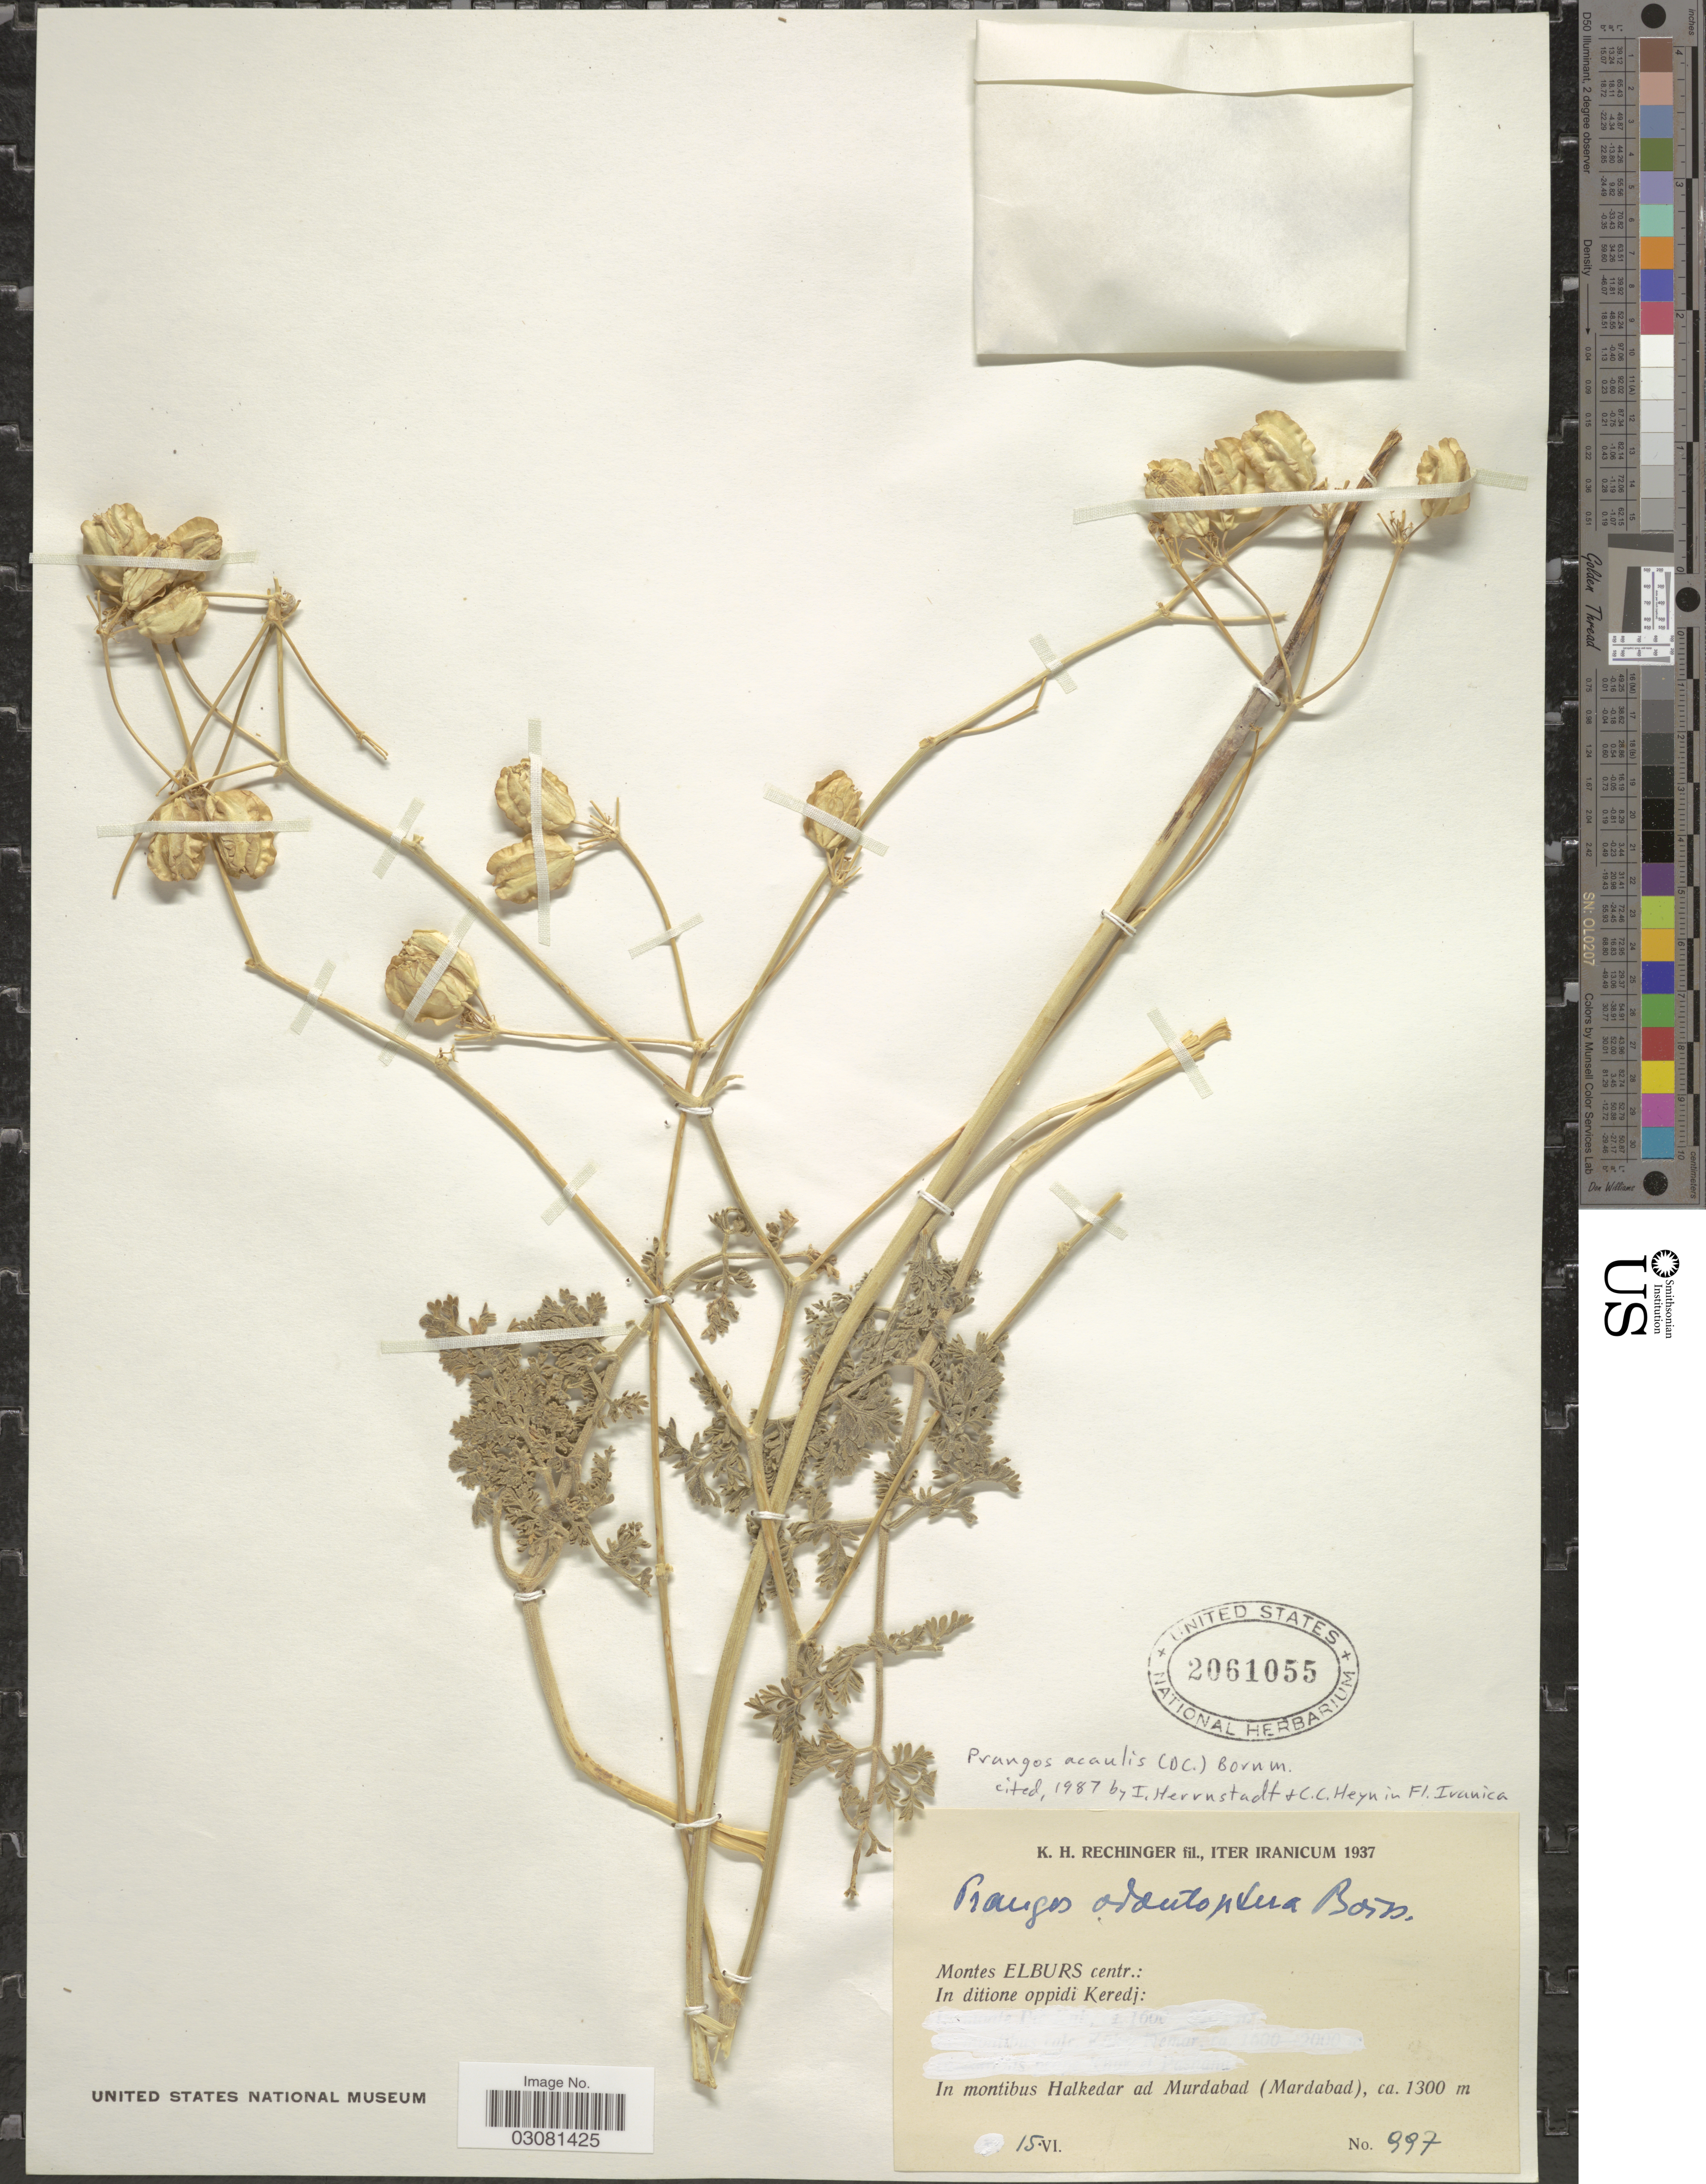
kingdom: Plantae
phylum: Tracheophyta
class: Magnoliopsida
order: Apiales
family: Apiaceae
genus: Prangos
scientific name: Prangos acaulis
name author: Bornm.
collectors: K. H. Rechinger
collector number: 997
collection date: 1937-06-15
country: Iran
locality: Montes Elburs centr.: In ditione oppidi Keredj: In montibus Halkedar ad Murdabad (Mardabad).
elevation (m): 1300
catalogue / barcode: US 2061055